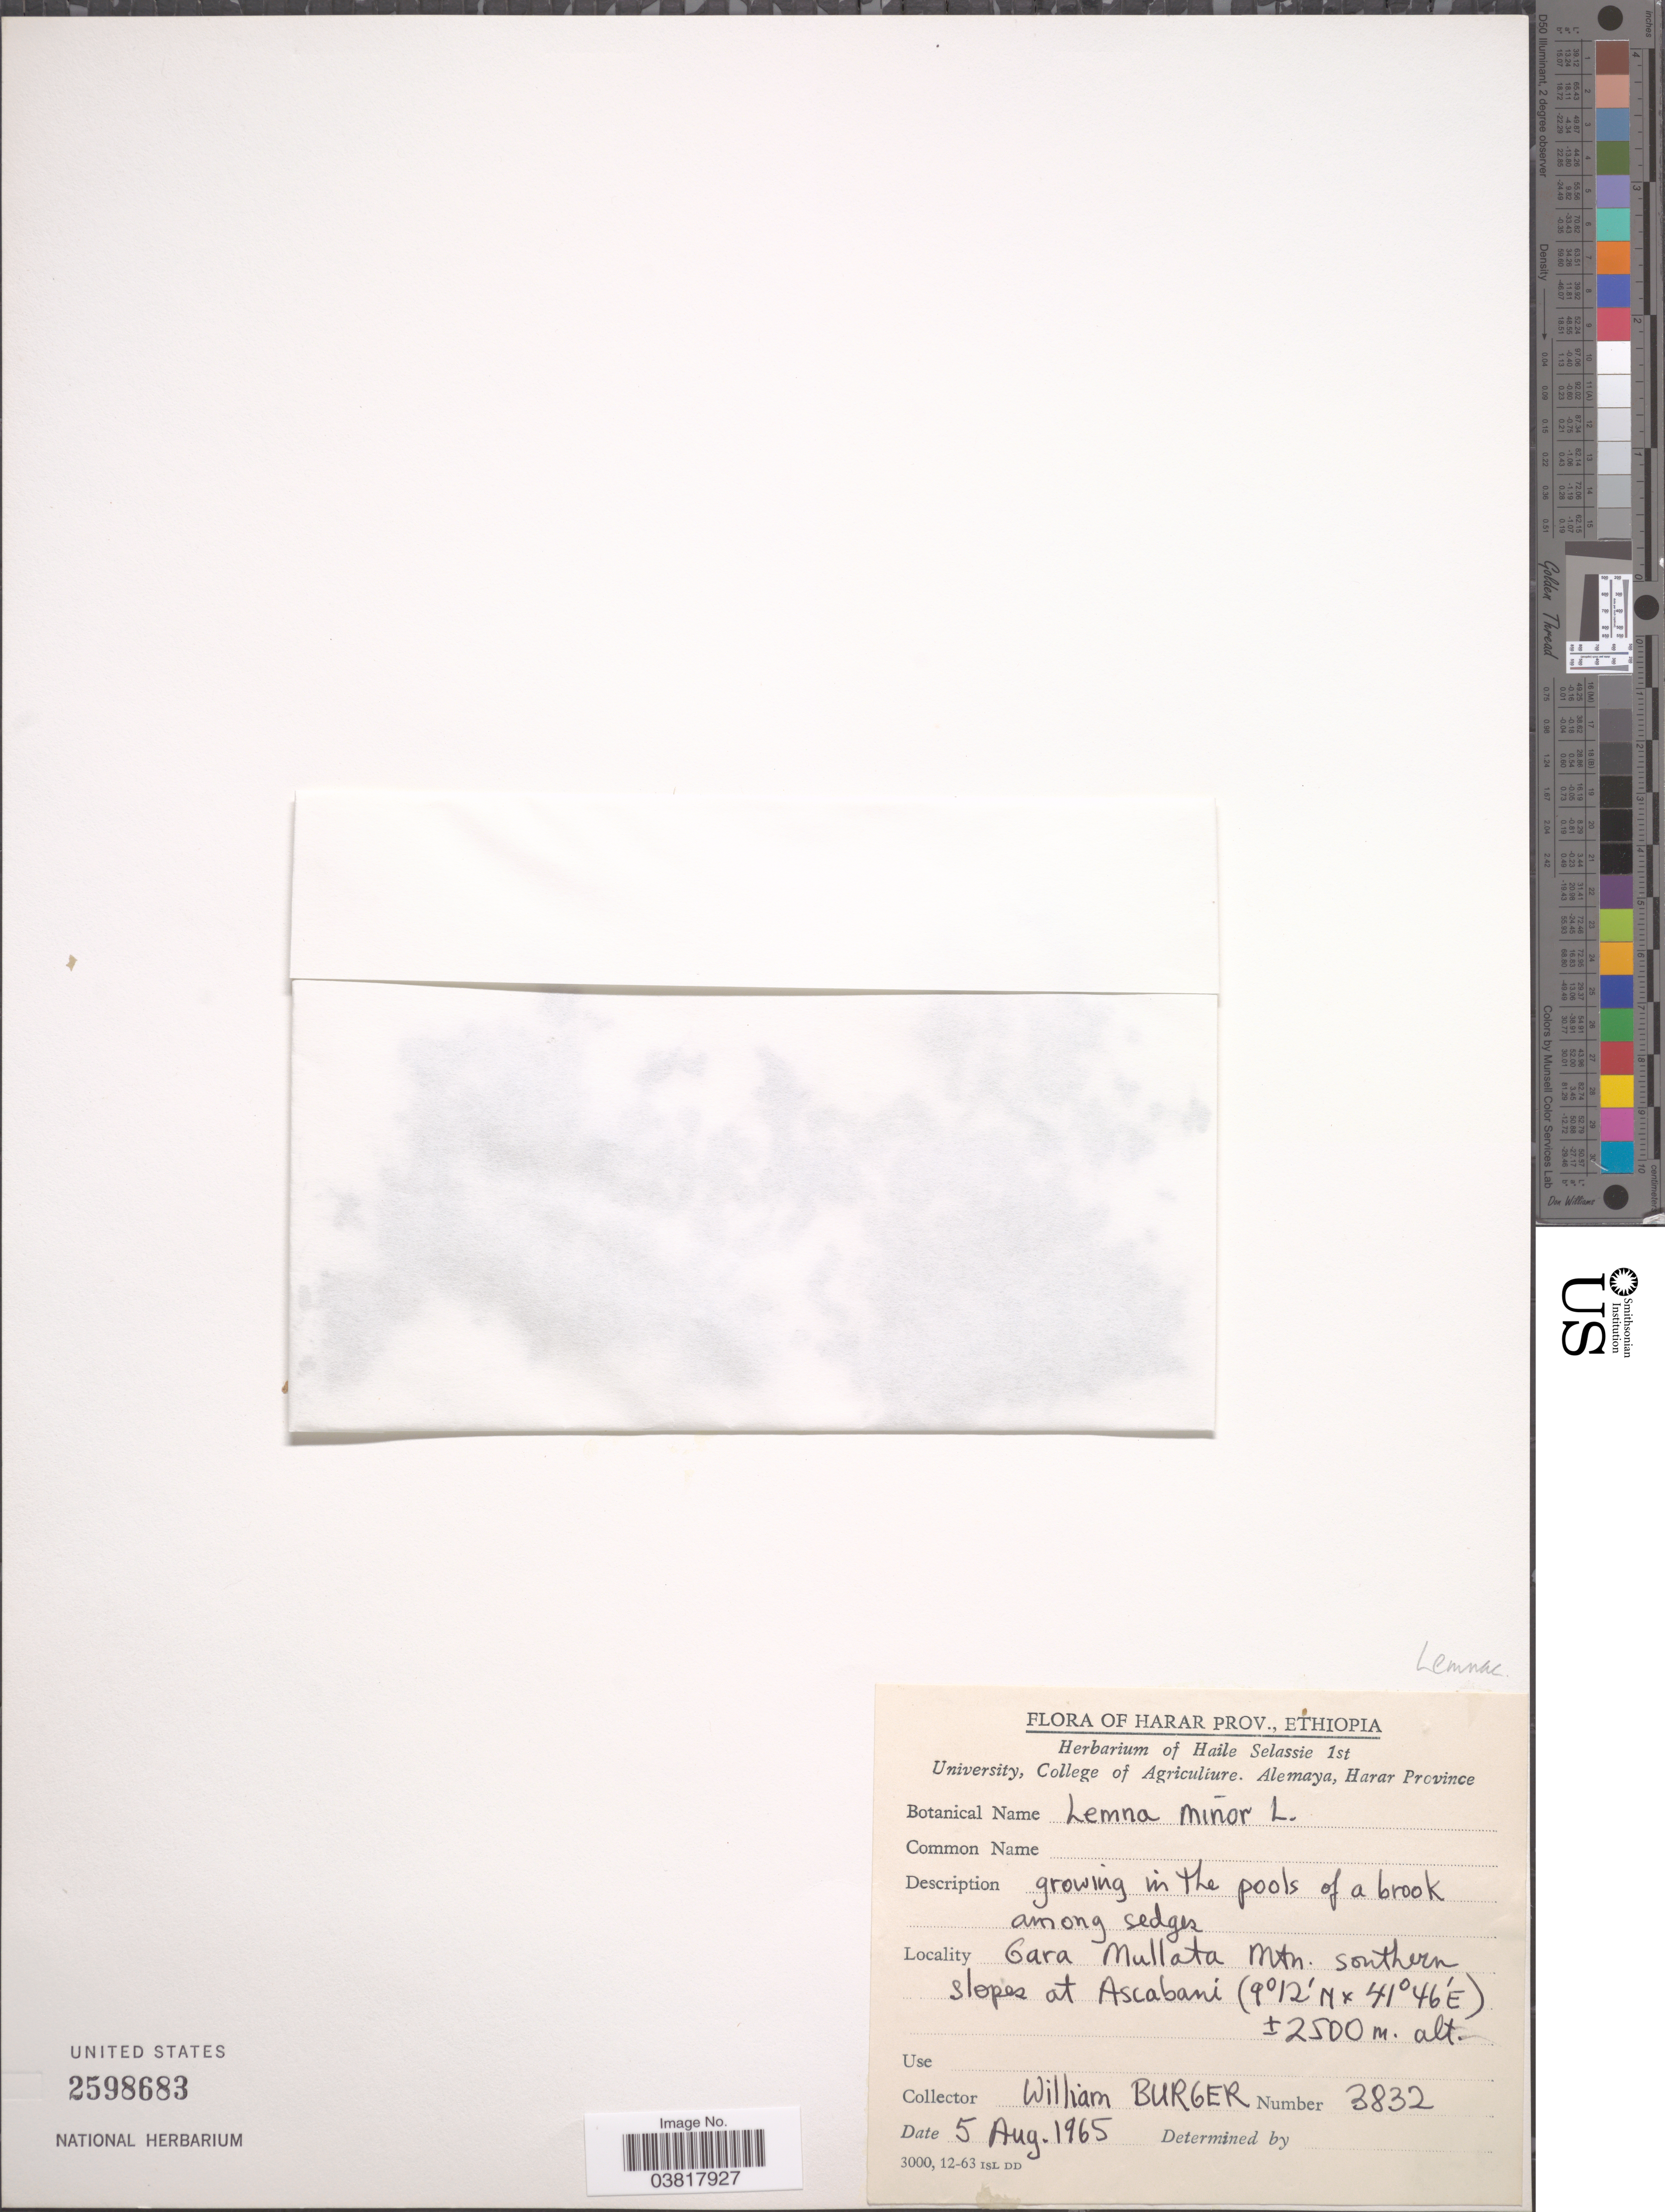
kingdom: Plantae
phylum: Tracheophyta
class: Liliopsida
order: Alismatales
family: Araceae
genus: Lemna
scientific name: Lemna minor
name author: L.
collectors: W. Burger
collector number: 3832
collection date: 1965-08-05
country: Ethiopia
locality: Harar Prov. Gara Mullata Mtn. southern slopes at Ascabani.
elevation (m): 2500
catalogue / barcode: US 2598683